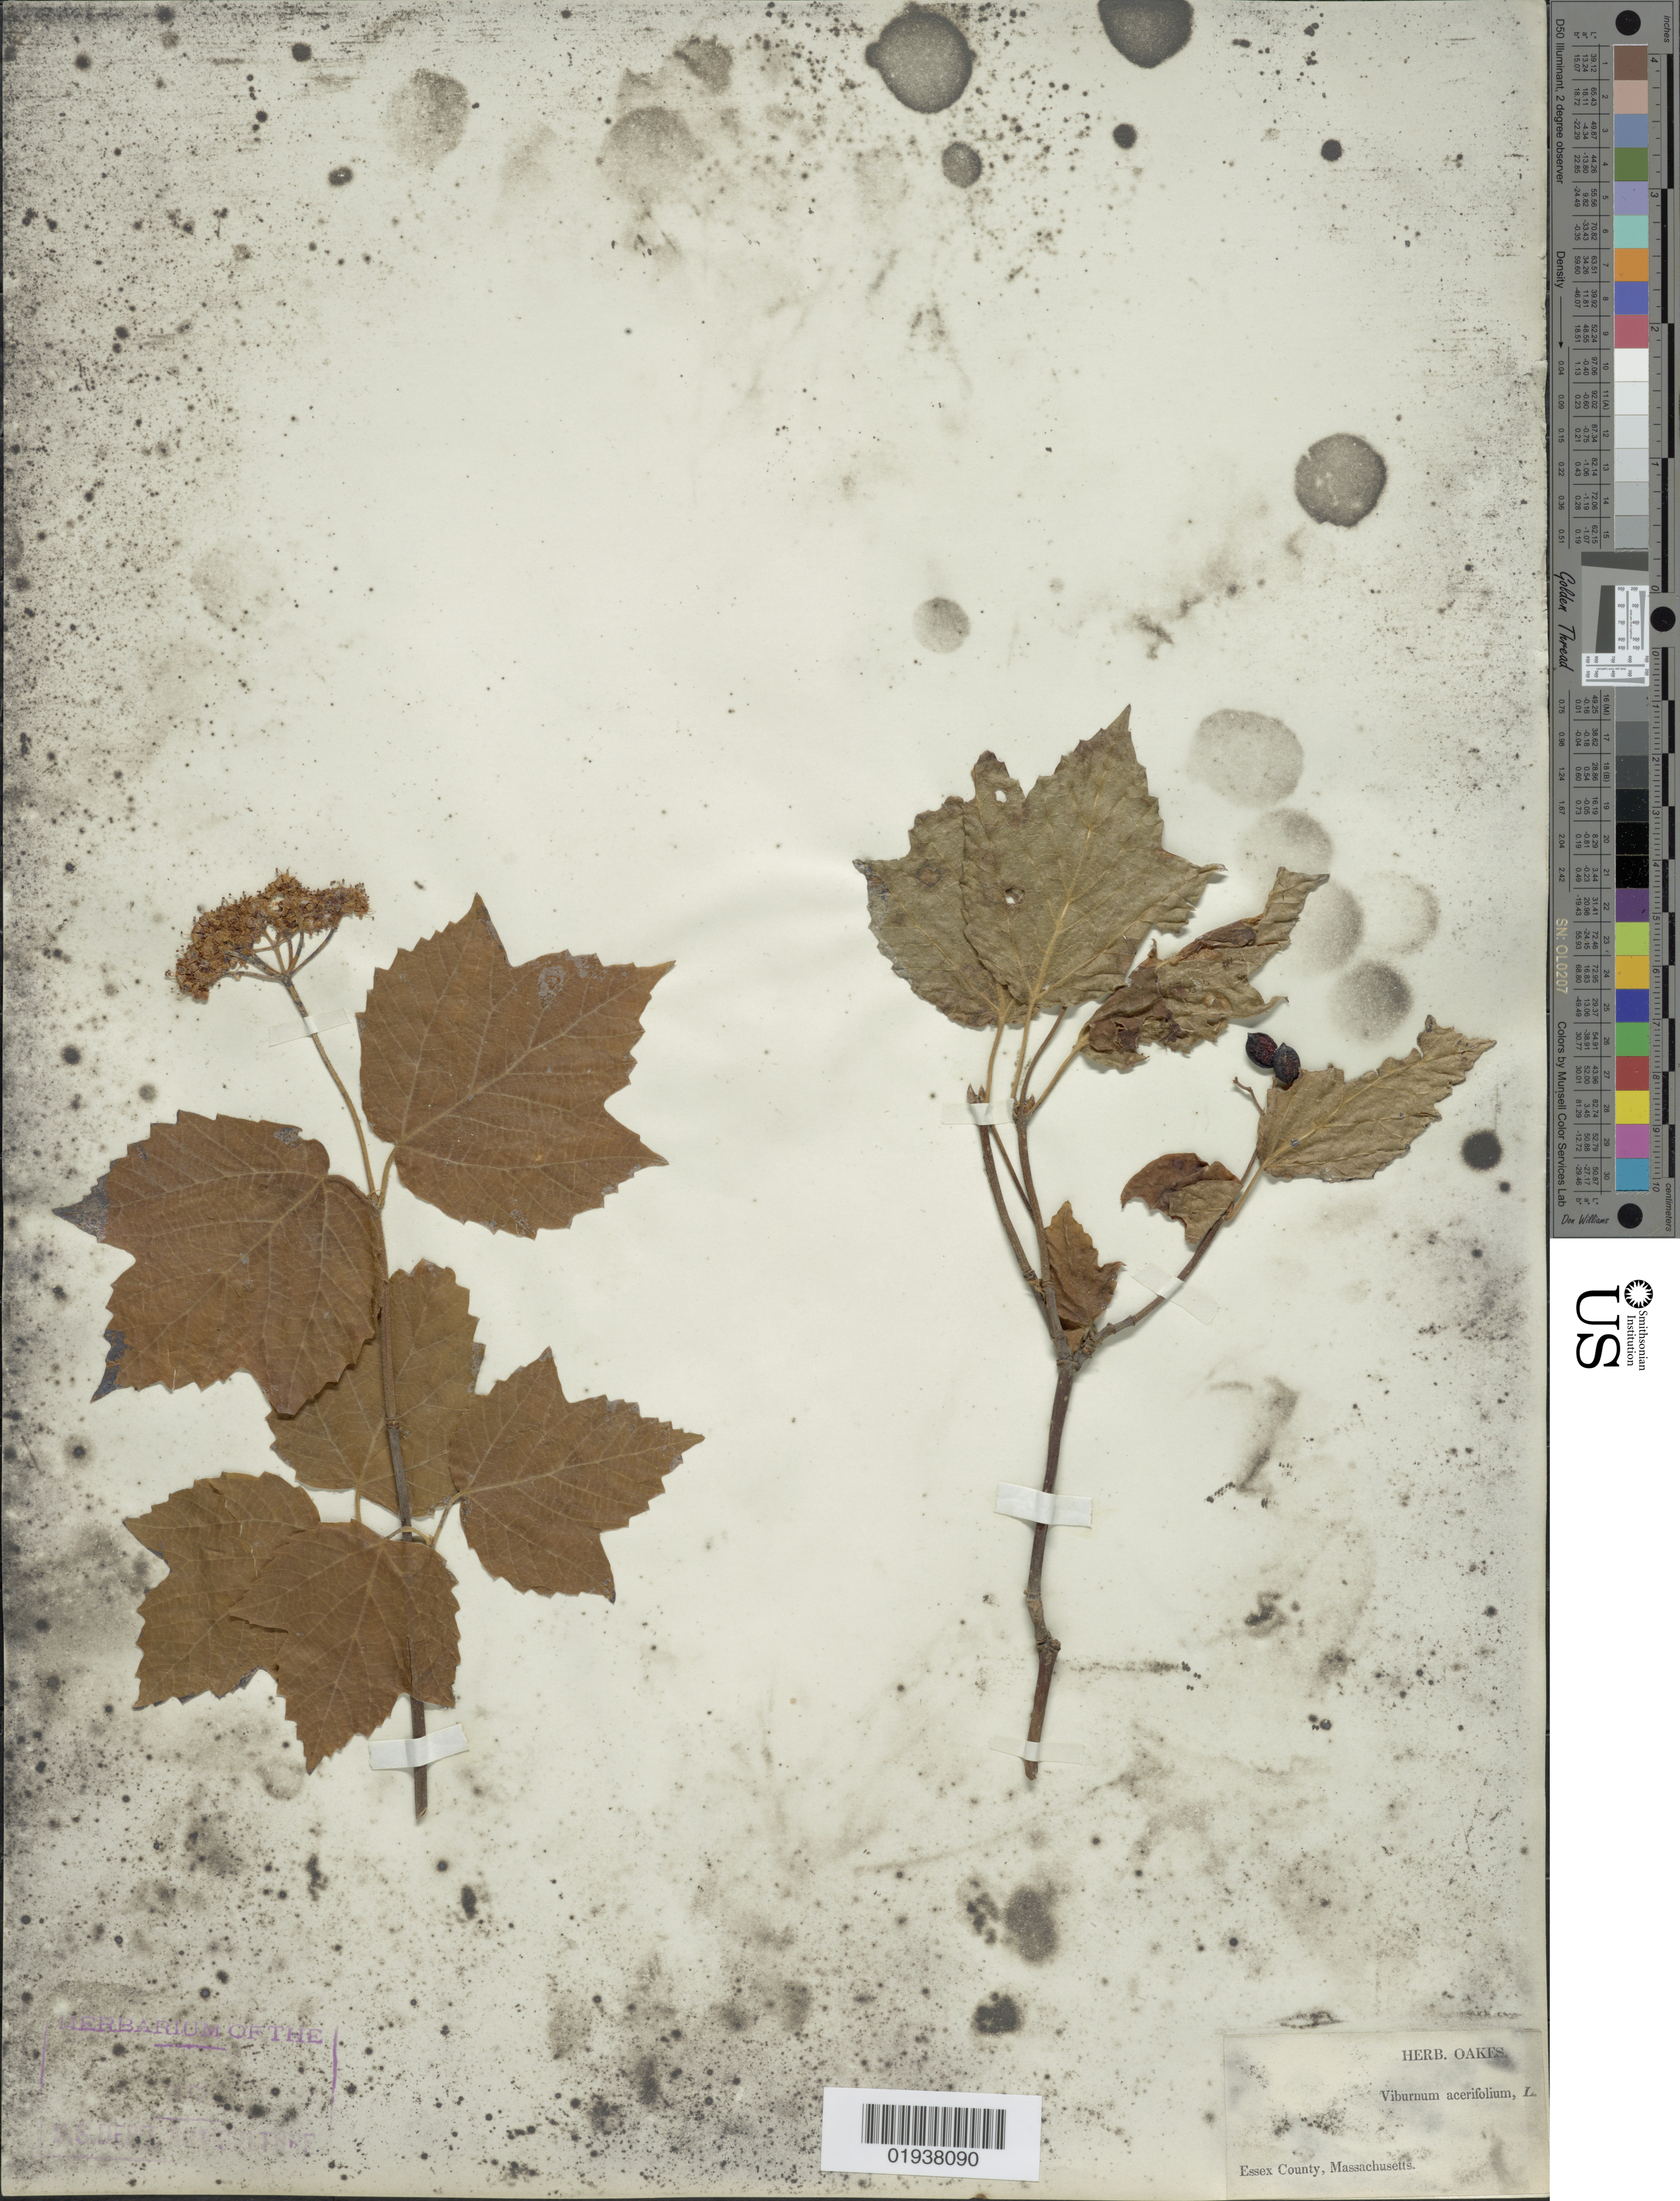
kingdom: Plantae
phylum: Tracheophyta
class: Magnoliopsida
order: Dipsacales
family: Viburnaceae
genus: Viburnum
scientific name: Viburnum acerifolium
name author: L.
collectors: ex herb. Oakes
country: United States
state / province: Massachusetts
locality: Essex County